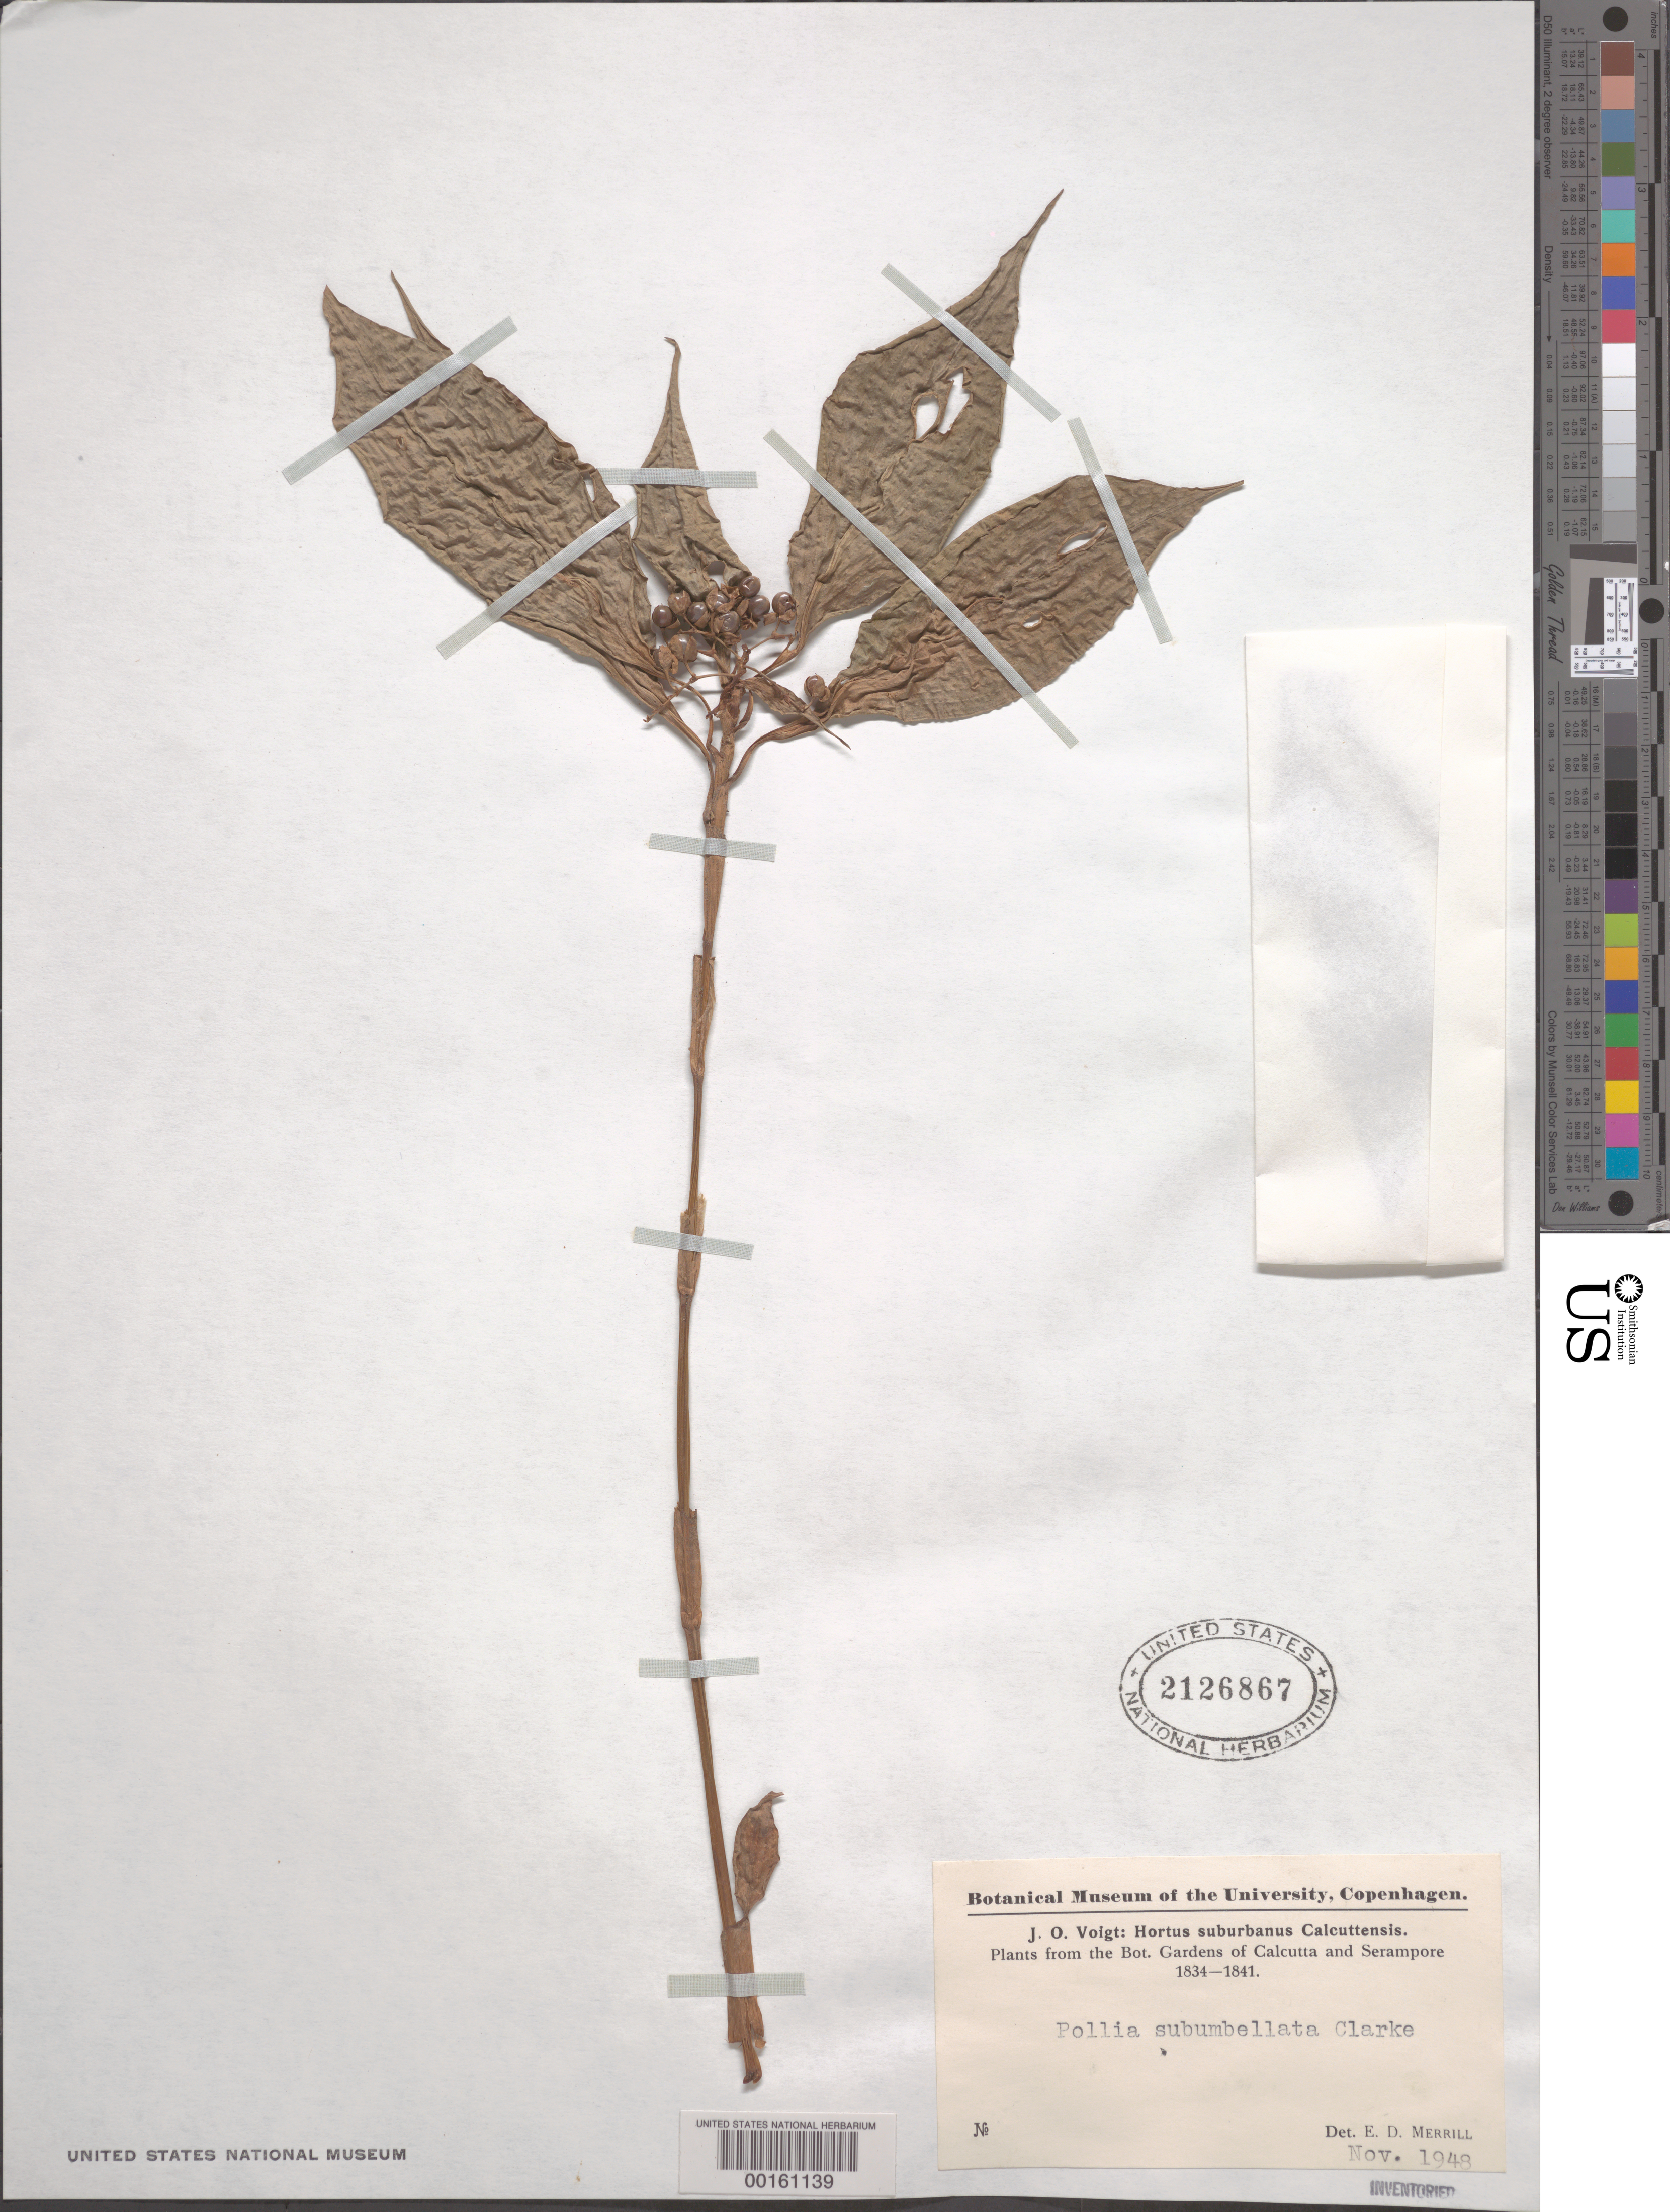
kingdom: Plantae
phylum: Tracheophyta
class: Liliopsida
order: Commelinales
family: Commelinaceae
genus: Pollia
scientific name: Pollia subumbellata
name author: C.B. Clarke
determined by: Merrill, Elmer D.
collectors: J. Rose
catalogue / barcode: US 2126867